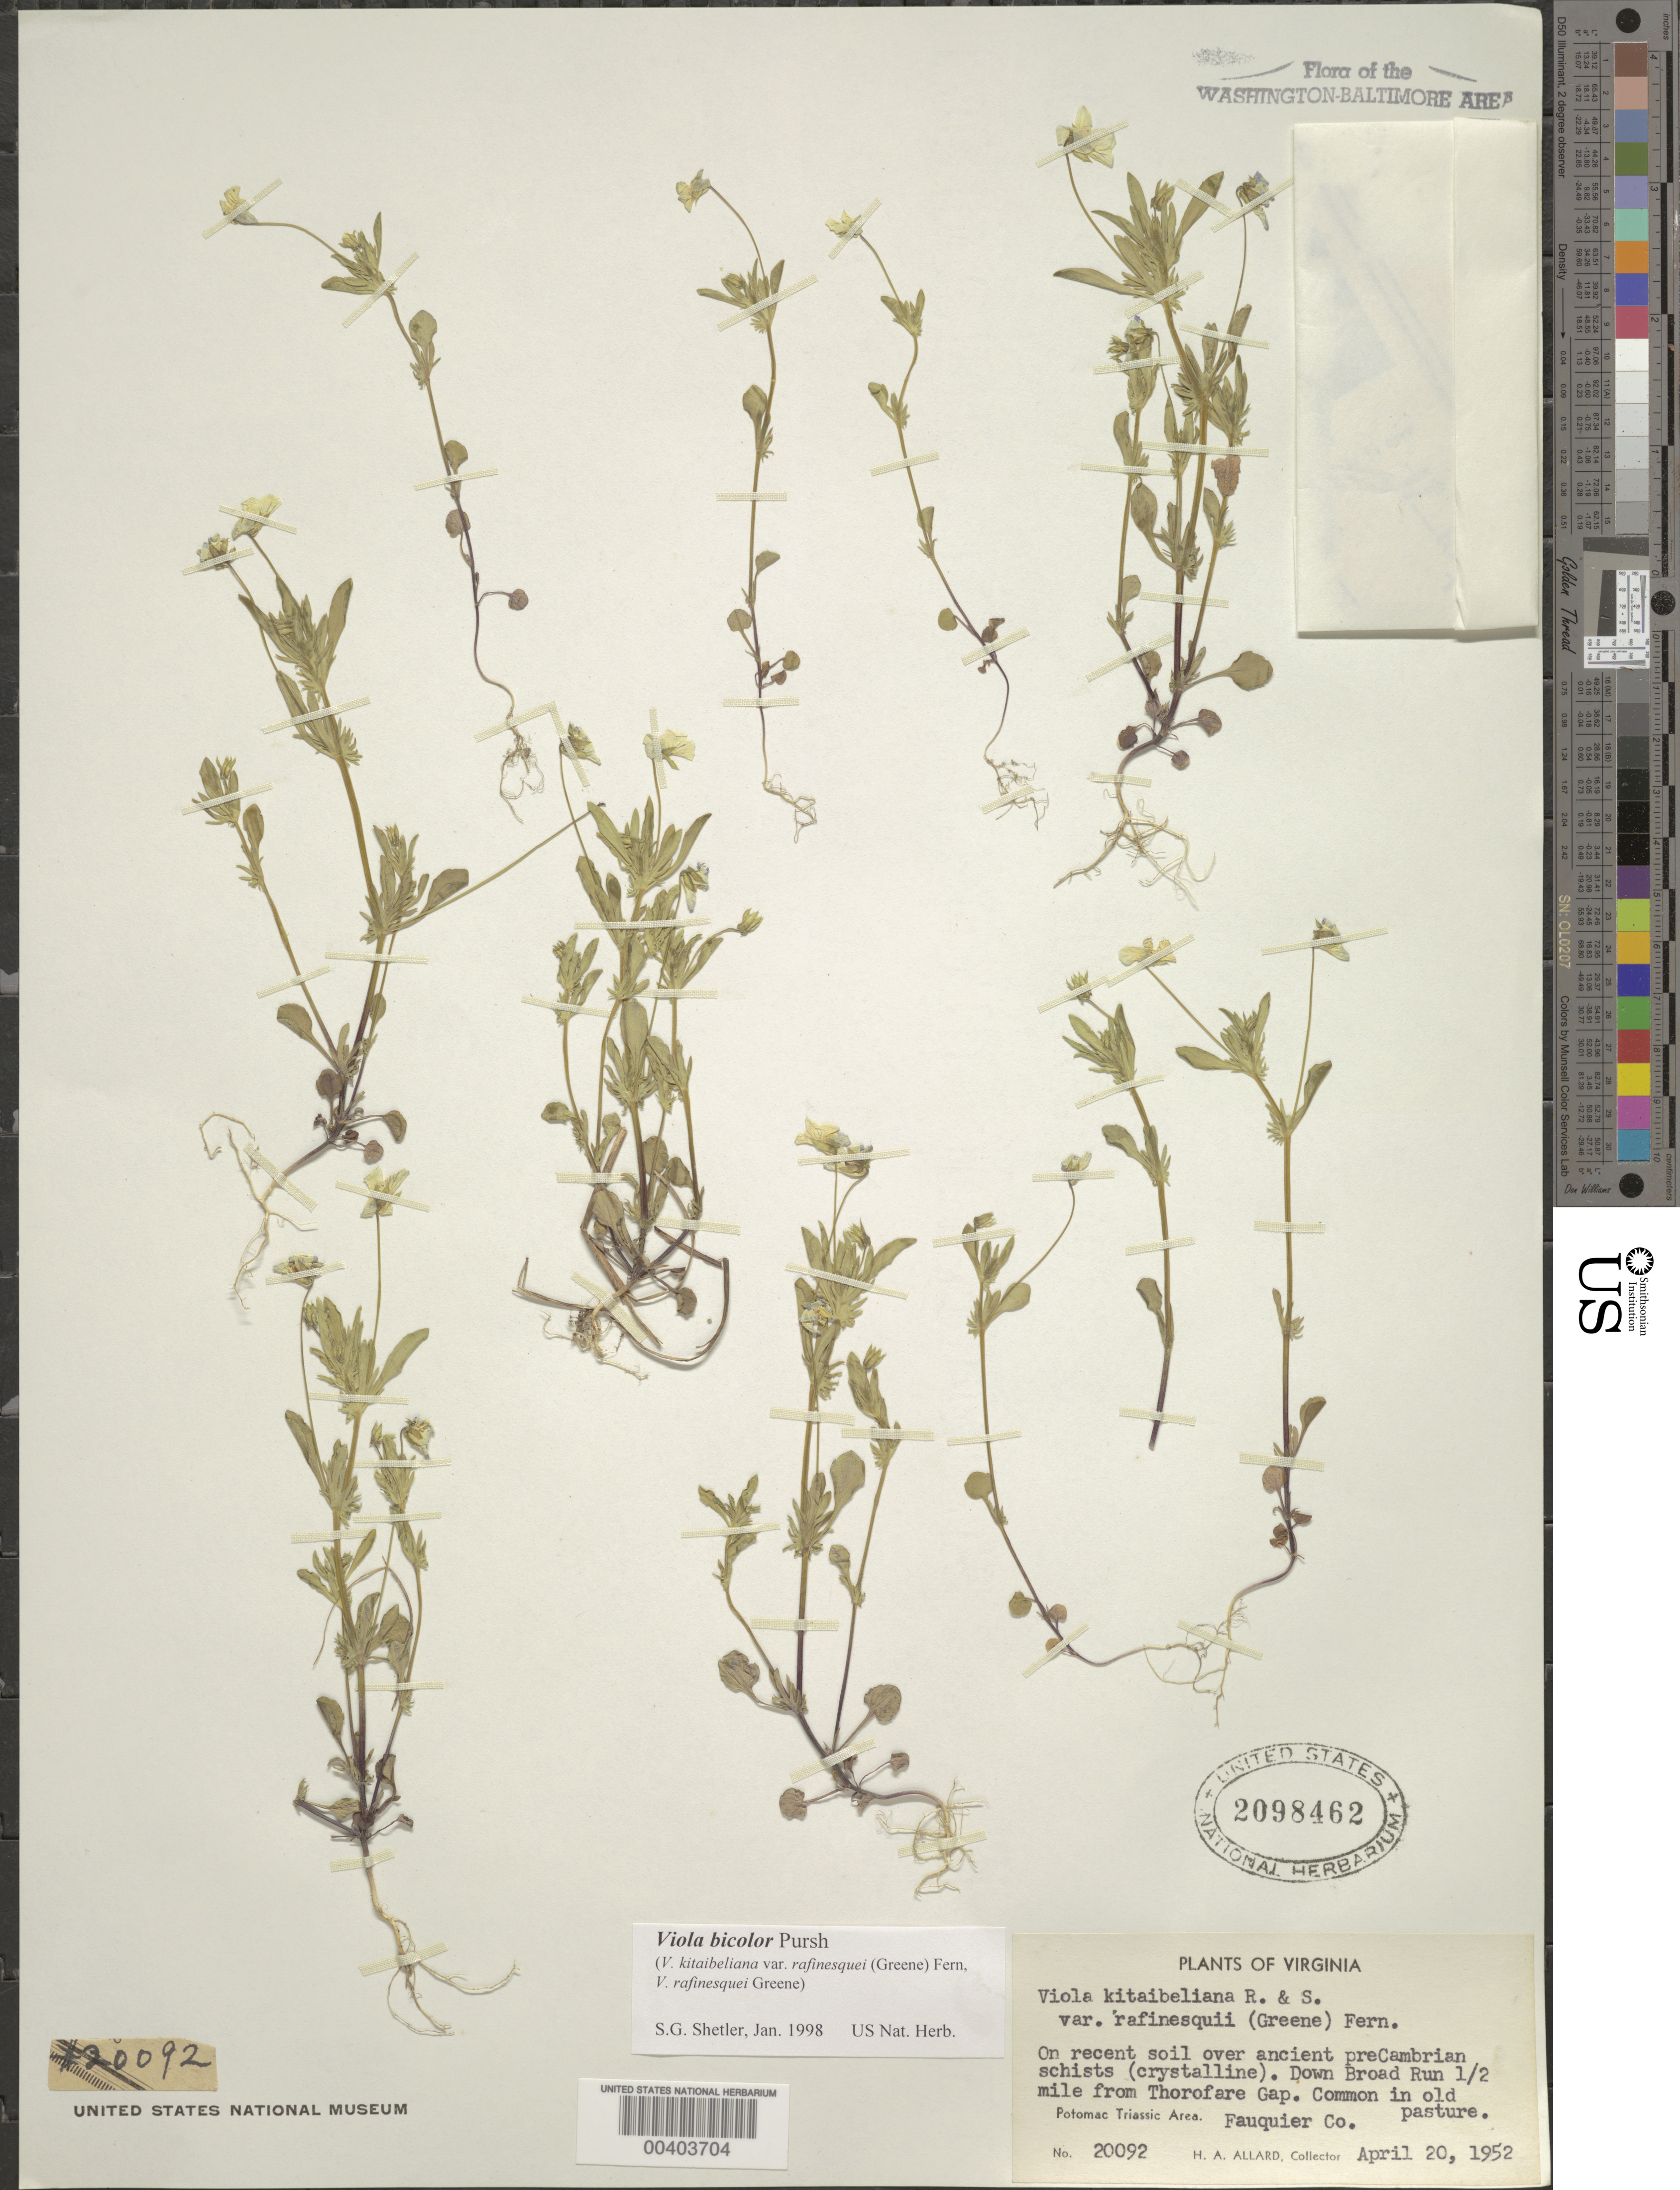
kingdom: Plantae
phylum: Tracheophyta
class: Magnoliopsida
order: Malpighiales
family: Violaceae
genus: Viola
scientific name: Viola bicolor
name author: Pursh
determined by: Shetler, Stanwyn G., (US), NMNH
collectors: H. A. Allard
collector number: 20092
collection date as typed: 20 Apr 1952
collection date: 1952-04-20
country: United States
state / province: Virginia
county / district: Fauquier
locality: Downstream from Thorofare Gap on Broad Run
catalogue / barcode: US 2098462